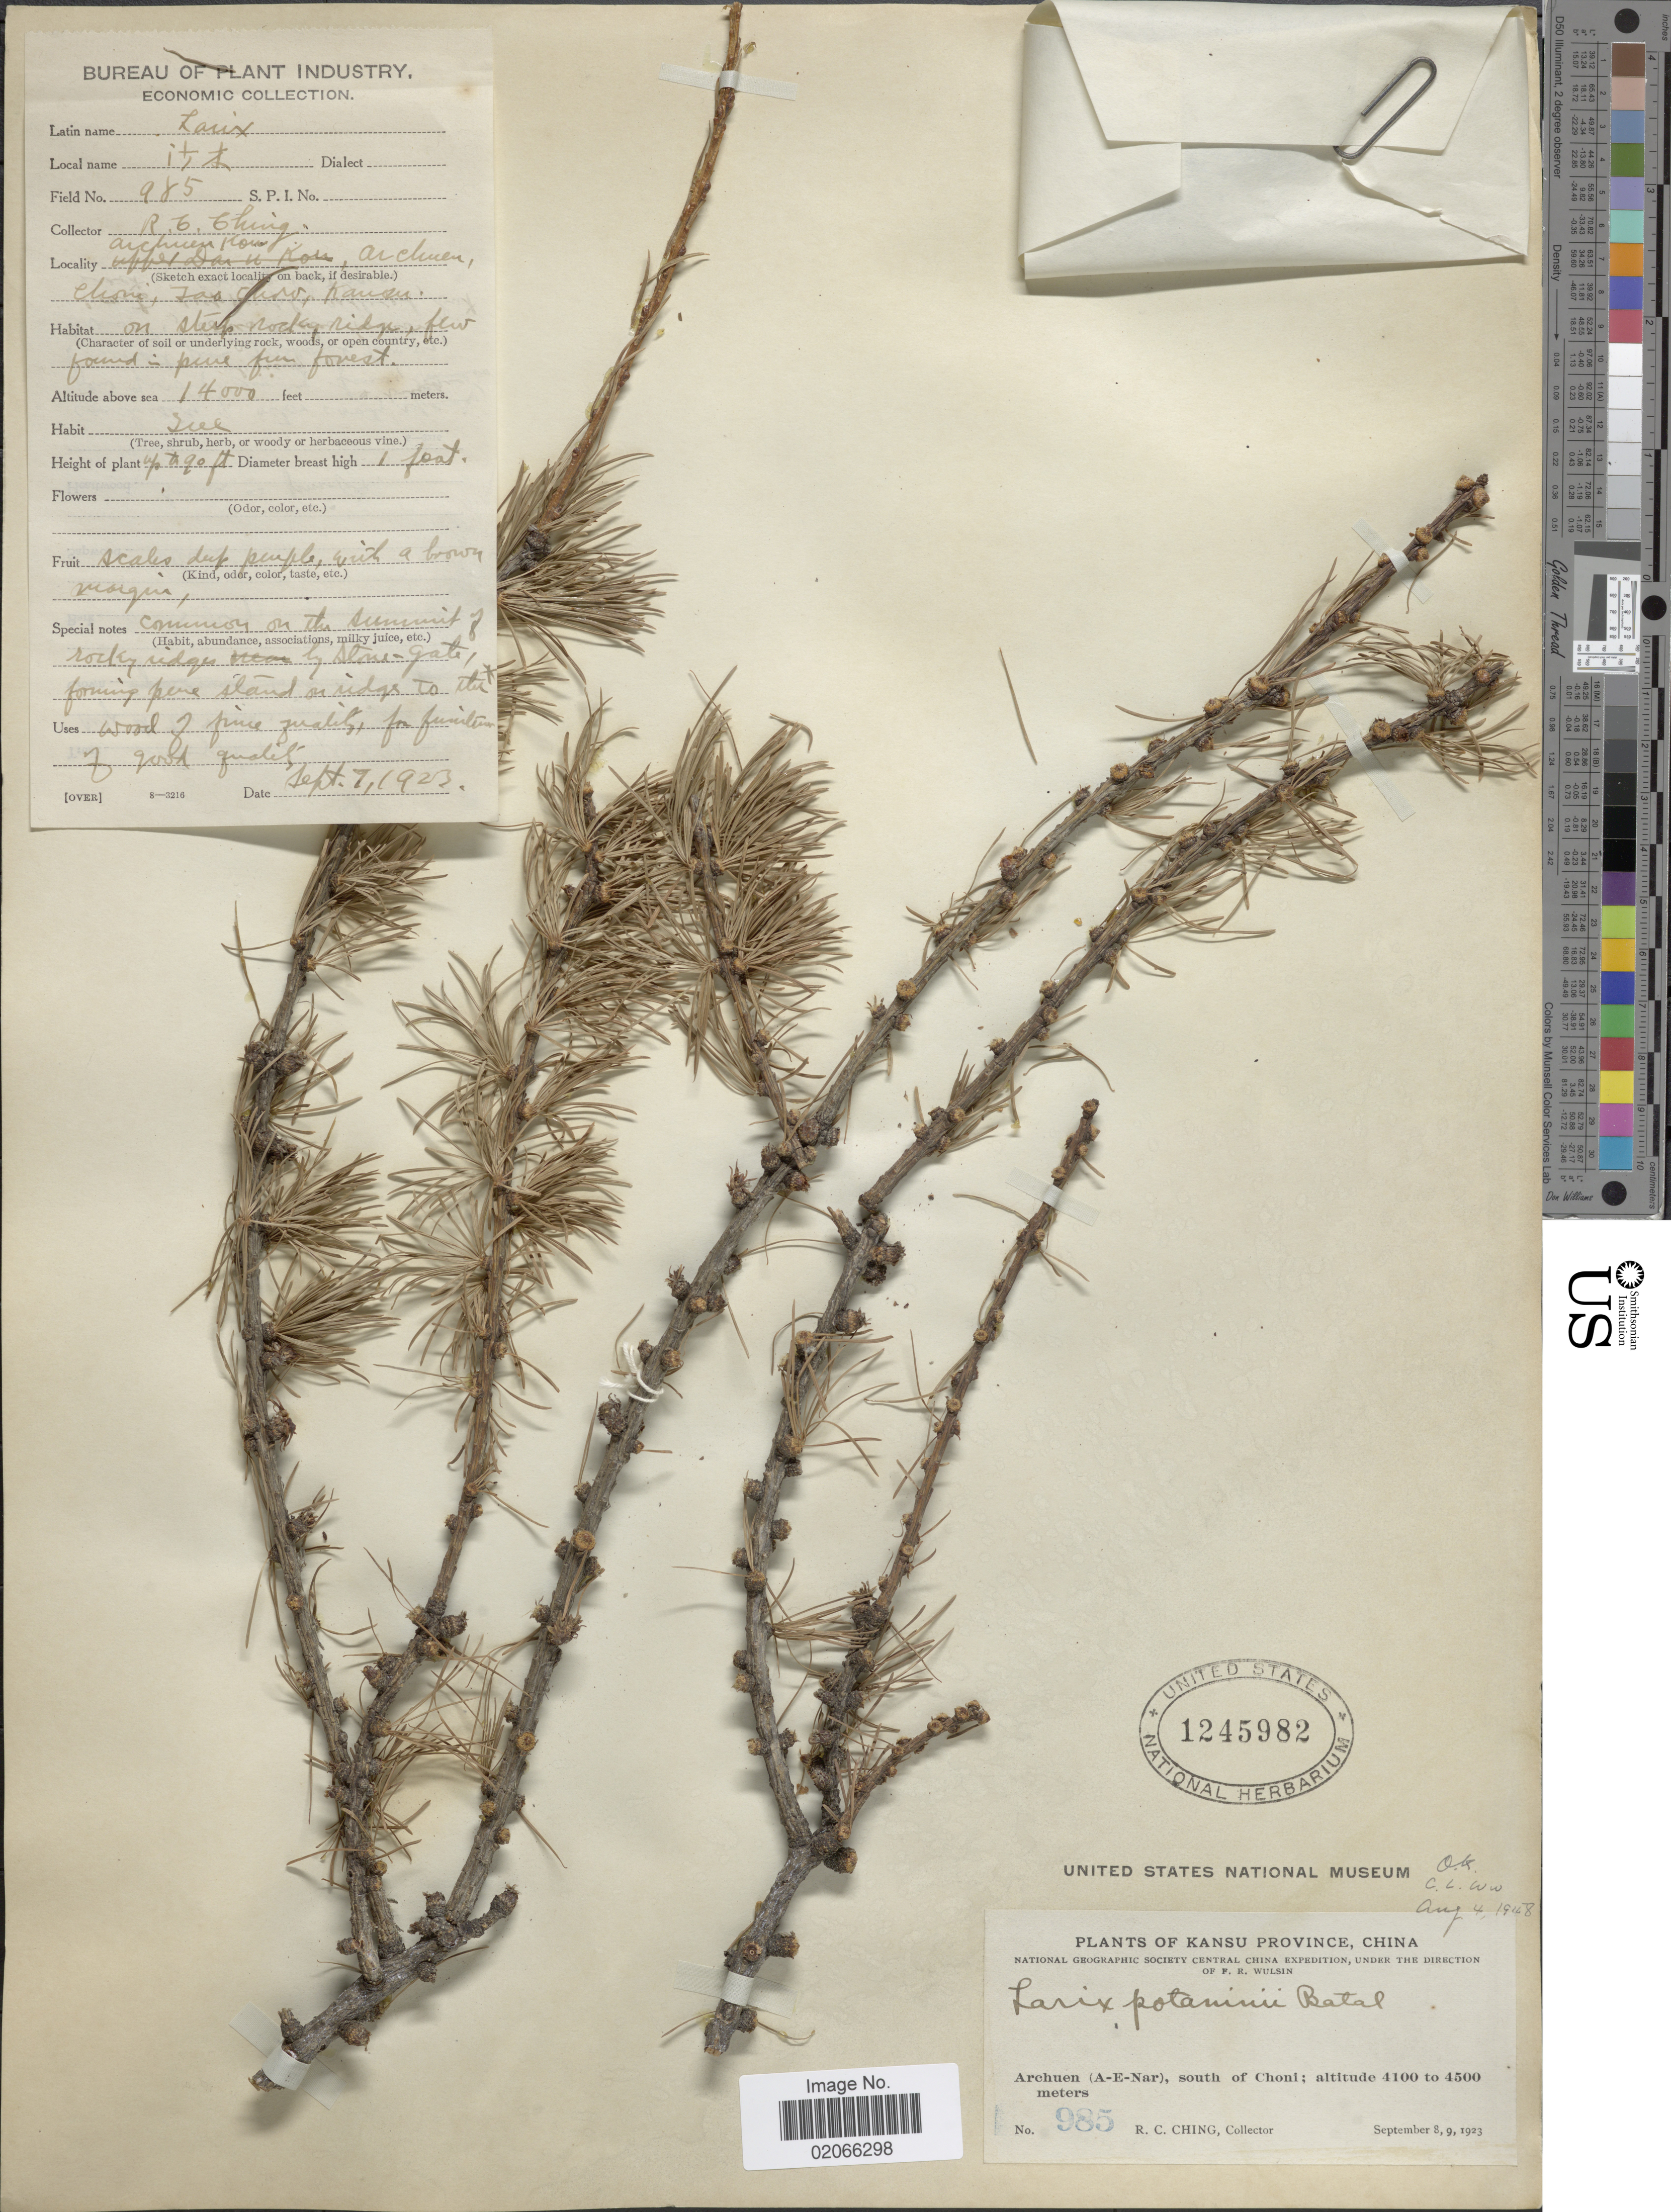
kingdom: Plantae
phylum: Tracheophyta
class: Pinopsida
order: Pinales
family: Pinaceae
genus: Larix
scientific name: Larix potaninii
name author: Batalin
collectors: R. C. Ching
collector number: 985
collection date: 1923-09-09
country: China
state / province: Gansu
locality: Archuen (A-E-Nar), south of Choni, Tao Chow.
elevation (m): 4267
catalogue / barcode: US 1245982